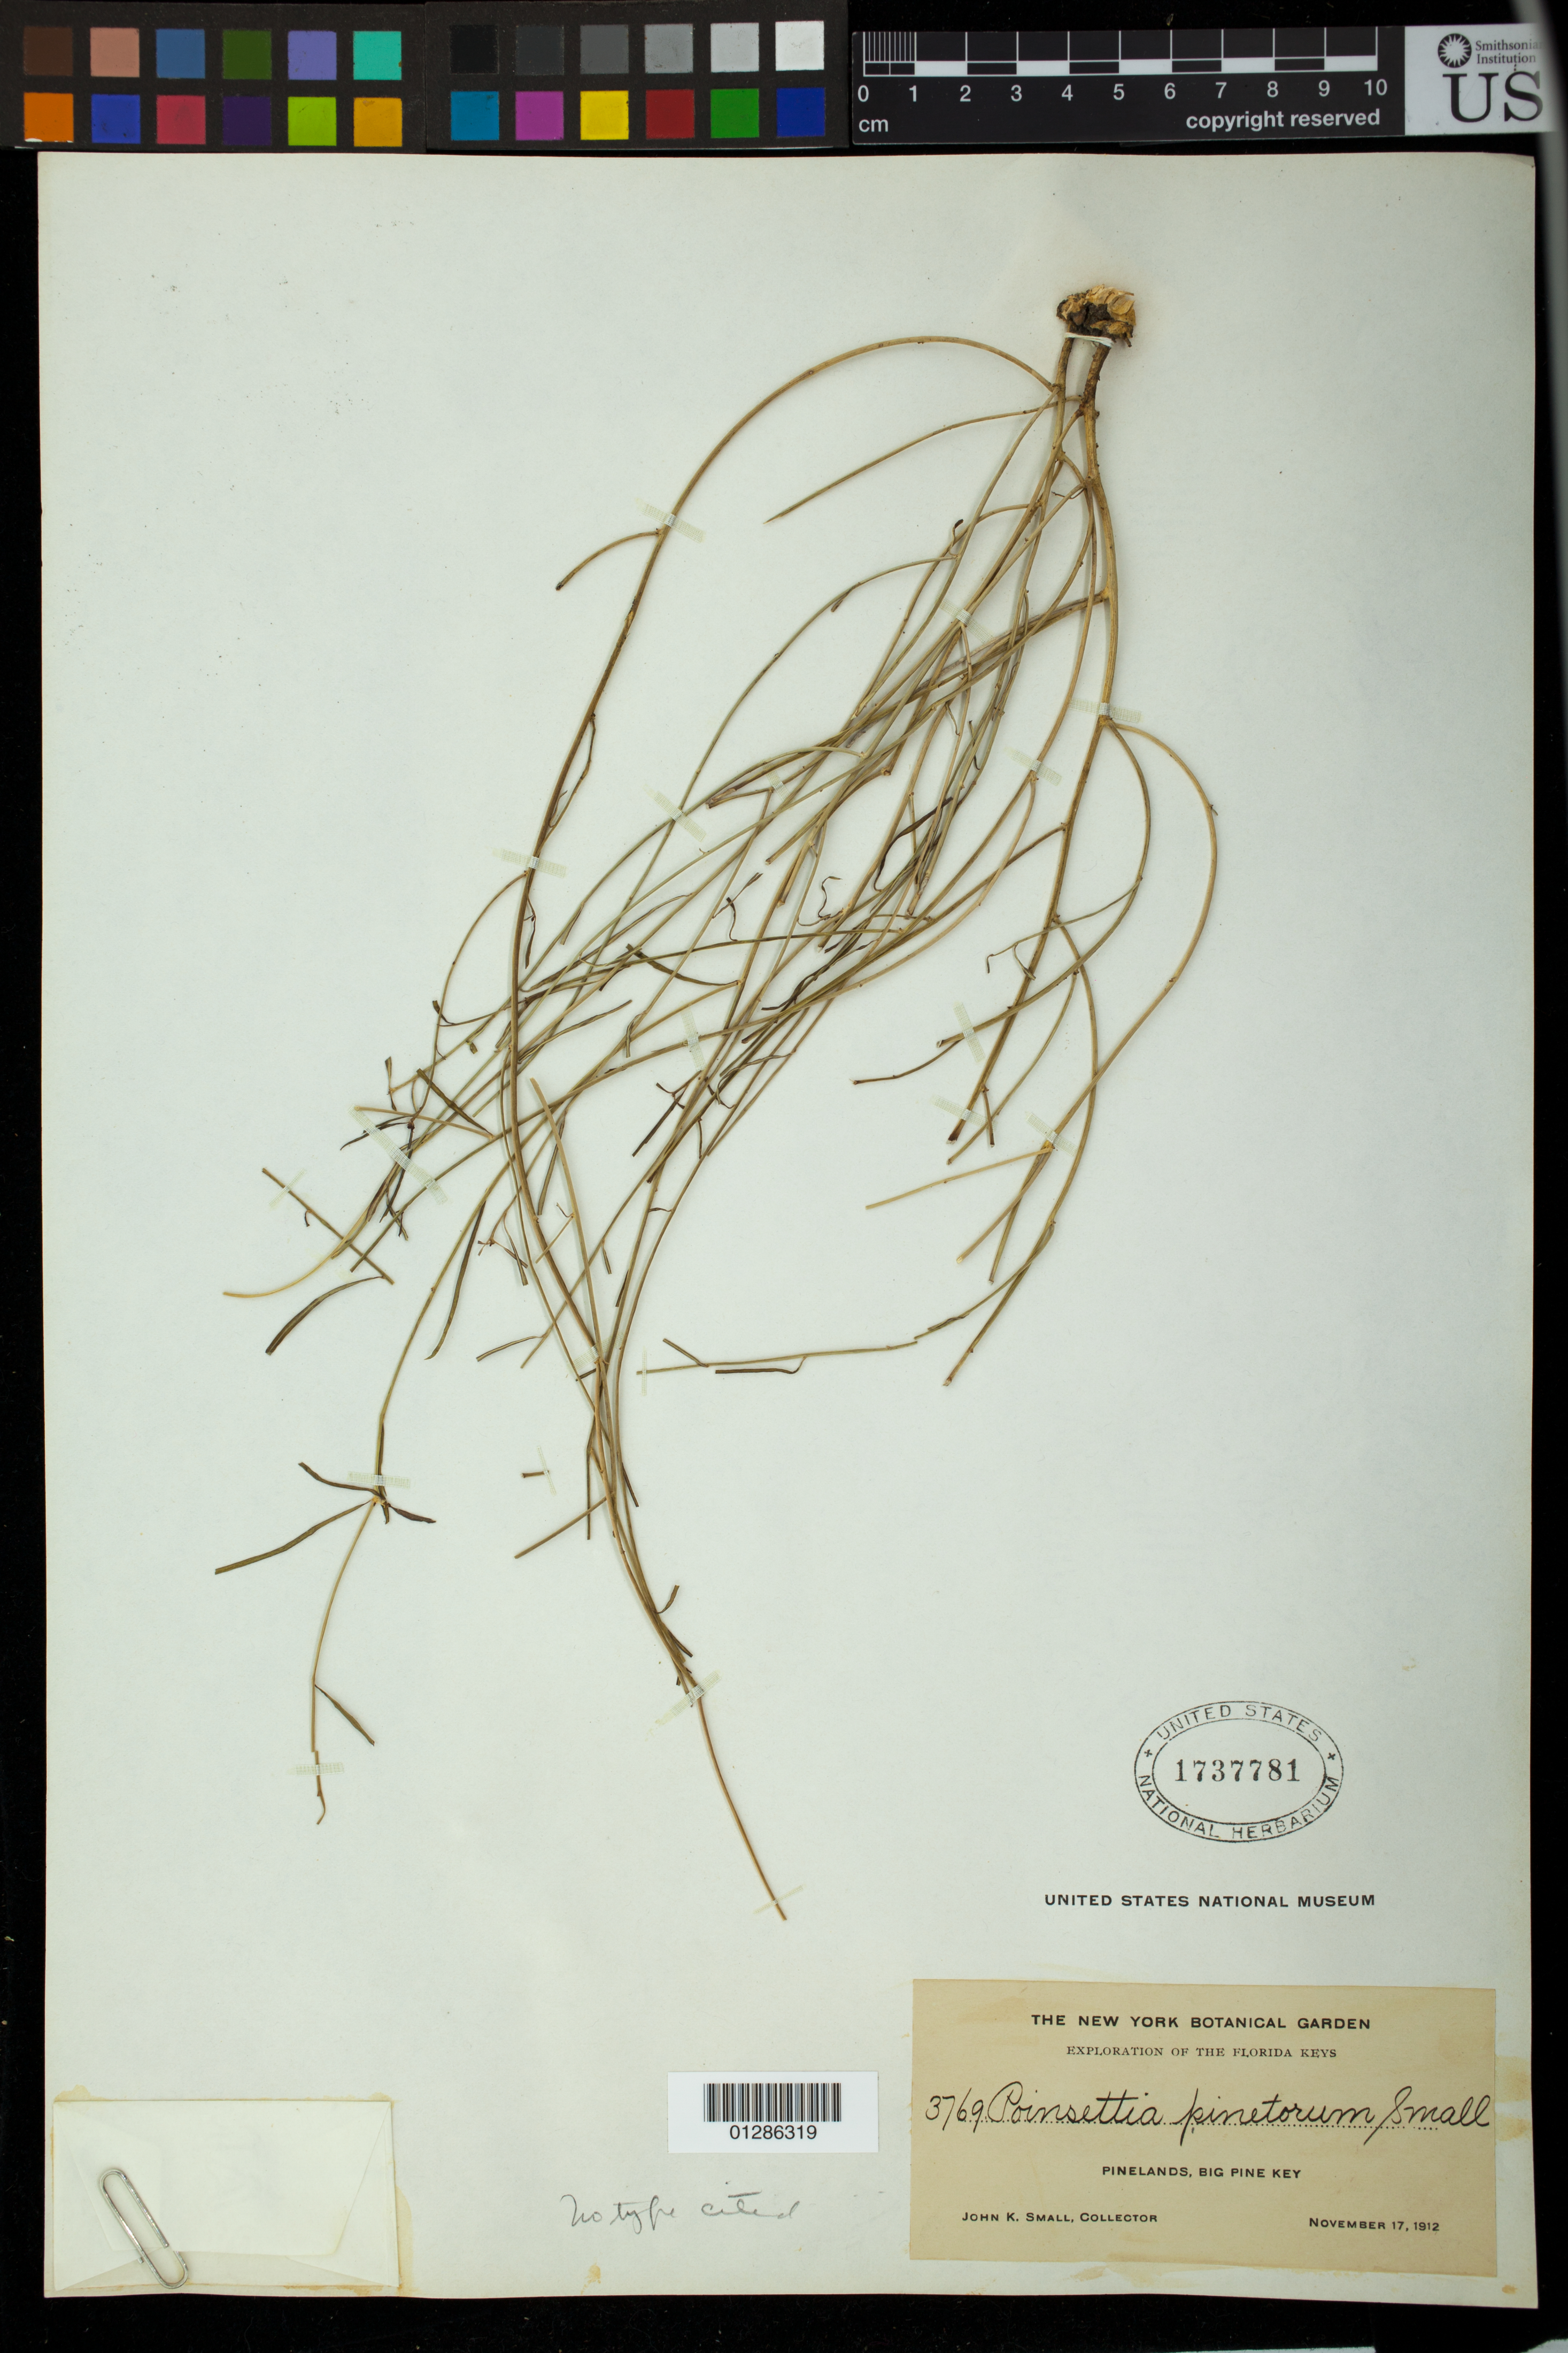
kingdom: Plantae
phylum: Tracheophyta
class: Magnoliopsida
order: Malpighiales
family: Euphorbiaceae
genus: Euphorbia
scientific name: Euphorbia pinetorum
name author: G.L. Webster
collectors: J. K. Small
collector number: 3769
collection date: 1912-11-17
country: United States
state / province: Florida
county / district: Monroe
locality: Pinelands, Big Pine Key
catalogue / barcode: US 1737781